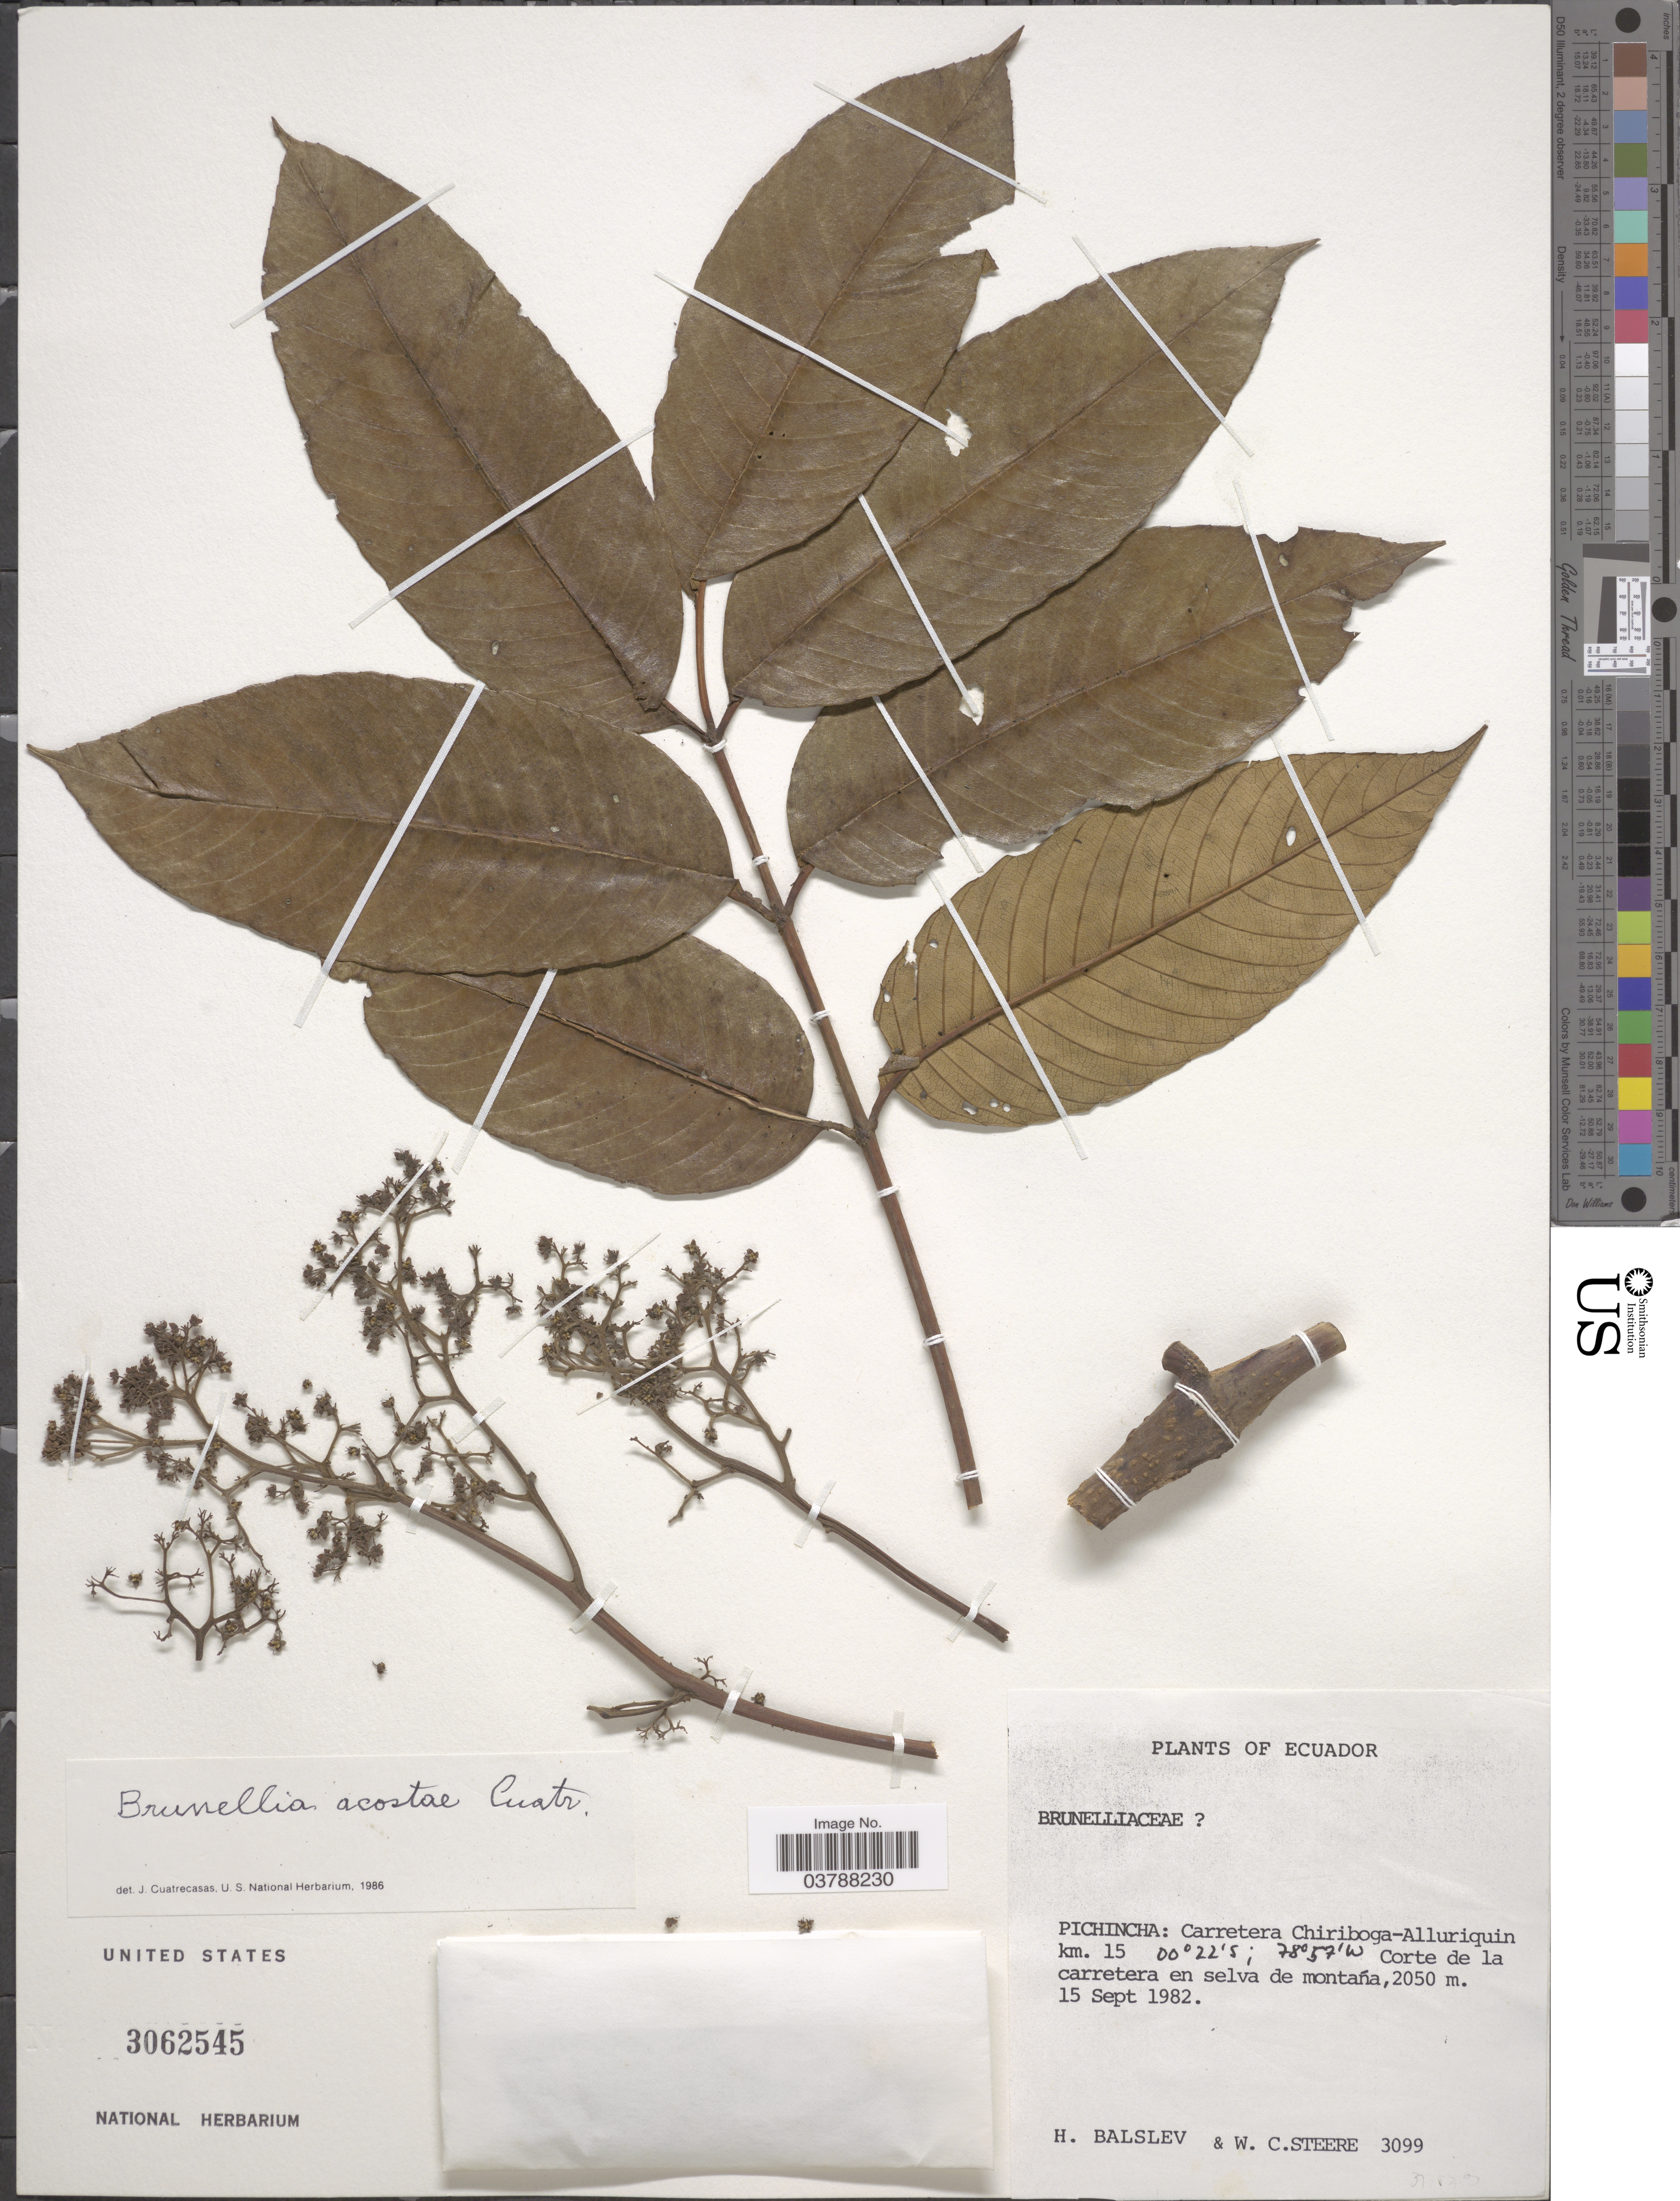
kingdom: Plantae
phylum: Tracheophyta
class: Magnoliopsida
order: Oxalidales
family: Brunelliaceae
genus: Brunellia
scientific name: Brunellia acostae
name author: Cuatrec.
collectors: H. Balslev & W. C. Steere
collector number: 3099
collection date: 1982-09-15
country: Ecuador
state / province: Pichincha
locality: Carretera Chiriboga-Alluriquin km. 15. Corte de la carretera en selva de montaná.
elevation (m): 2050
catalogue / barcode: US 3062545